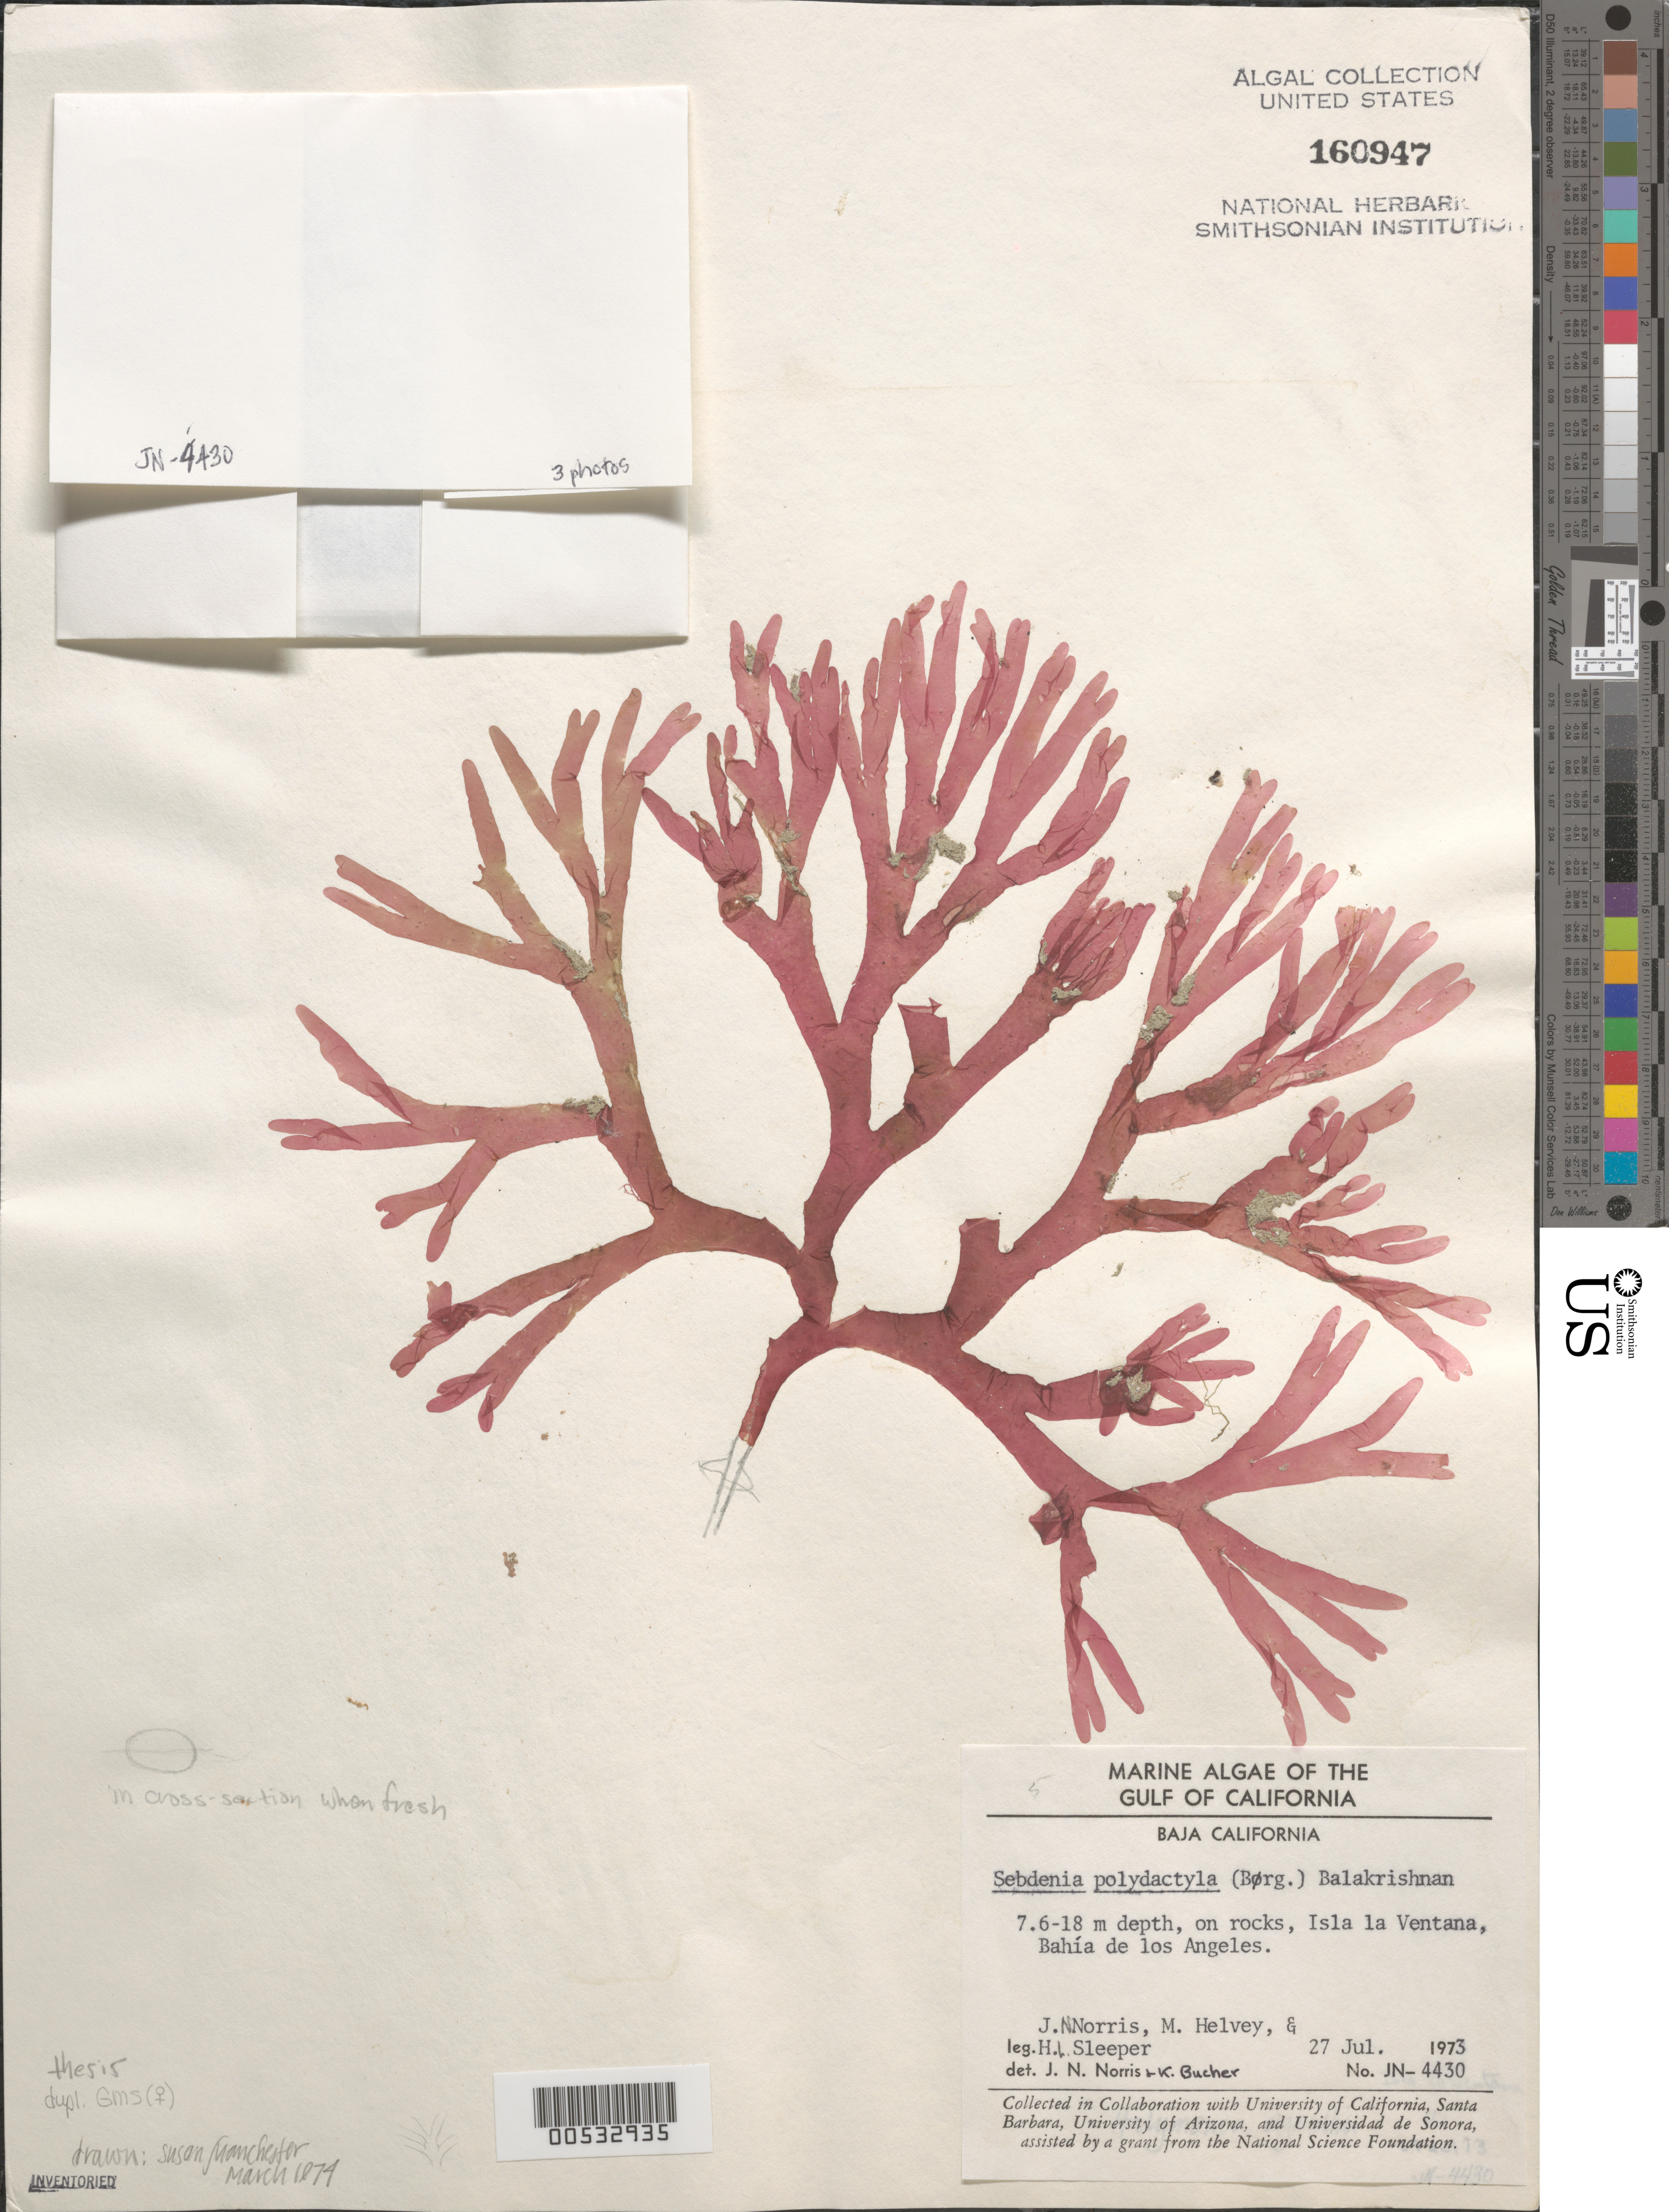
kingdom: Plantae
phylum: Rhodophyta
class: Florideophyceae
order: Sebdeniales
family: Sebdeniaceae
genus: Sebdenia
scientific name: Sebdenia polydactyla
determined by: Norris, J. N.; Bucher, K. E.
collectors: J. N. Norris, M. Helvey & H. Sleeper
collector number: JN-4430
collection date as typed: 27 Jul 1973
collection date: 1973-07-27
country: Mexico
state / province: Baja California Norte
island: Isla la Ventana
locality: Bahia de Los Angeles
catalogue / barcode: US 160947